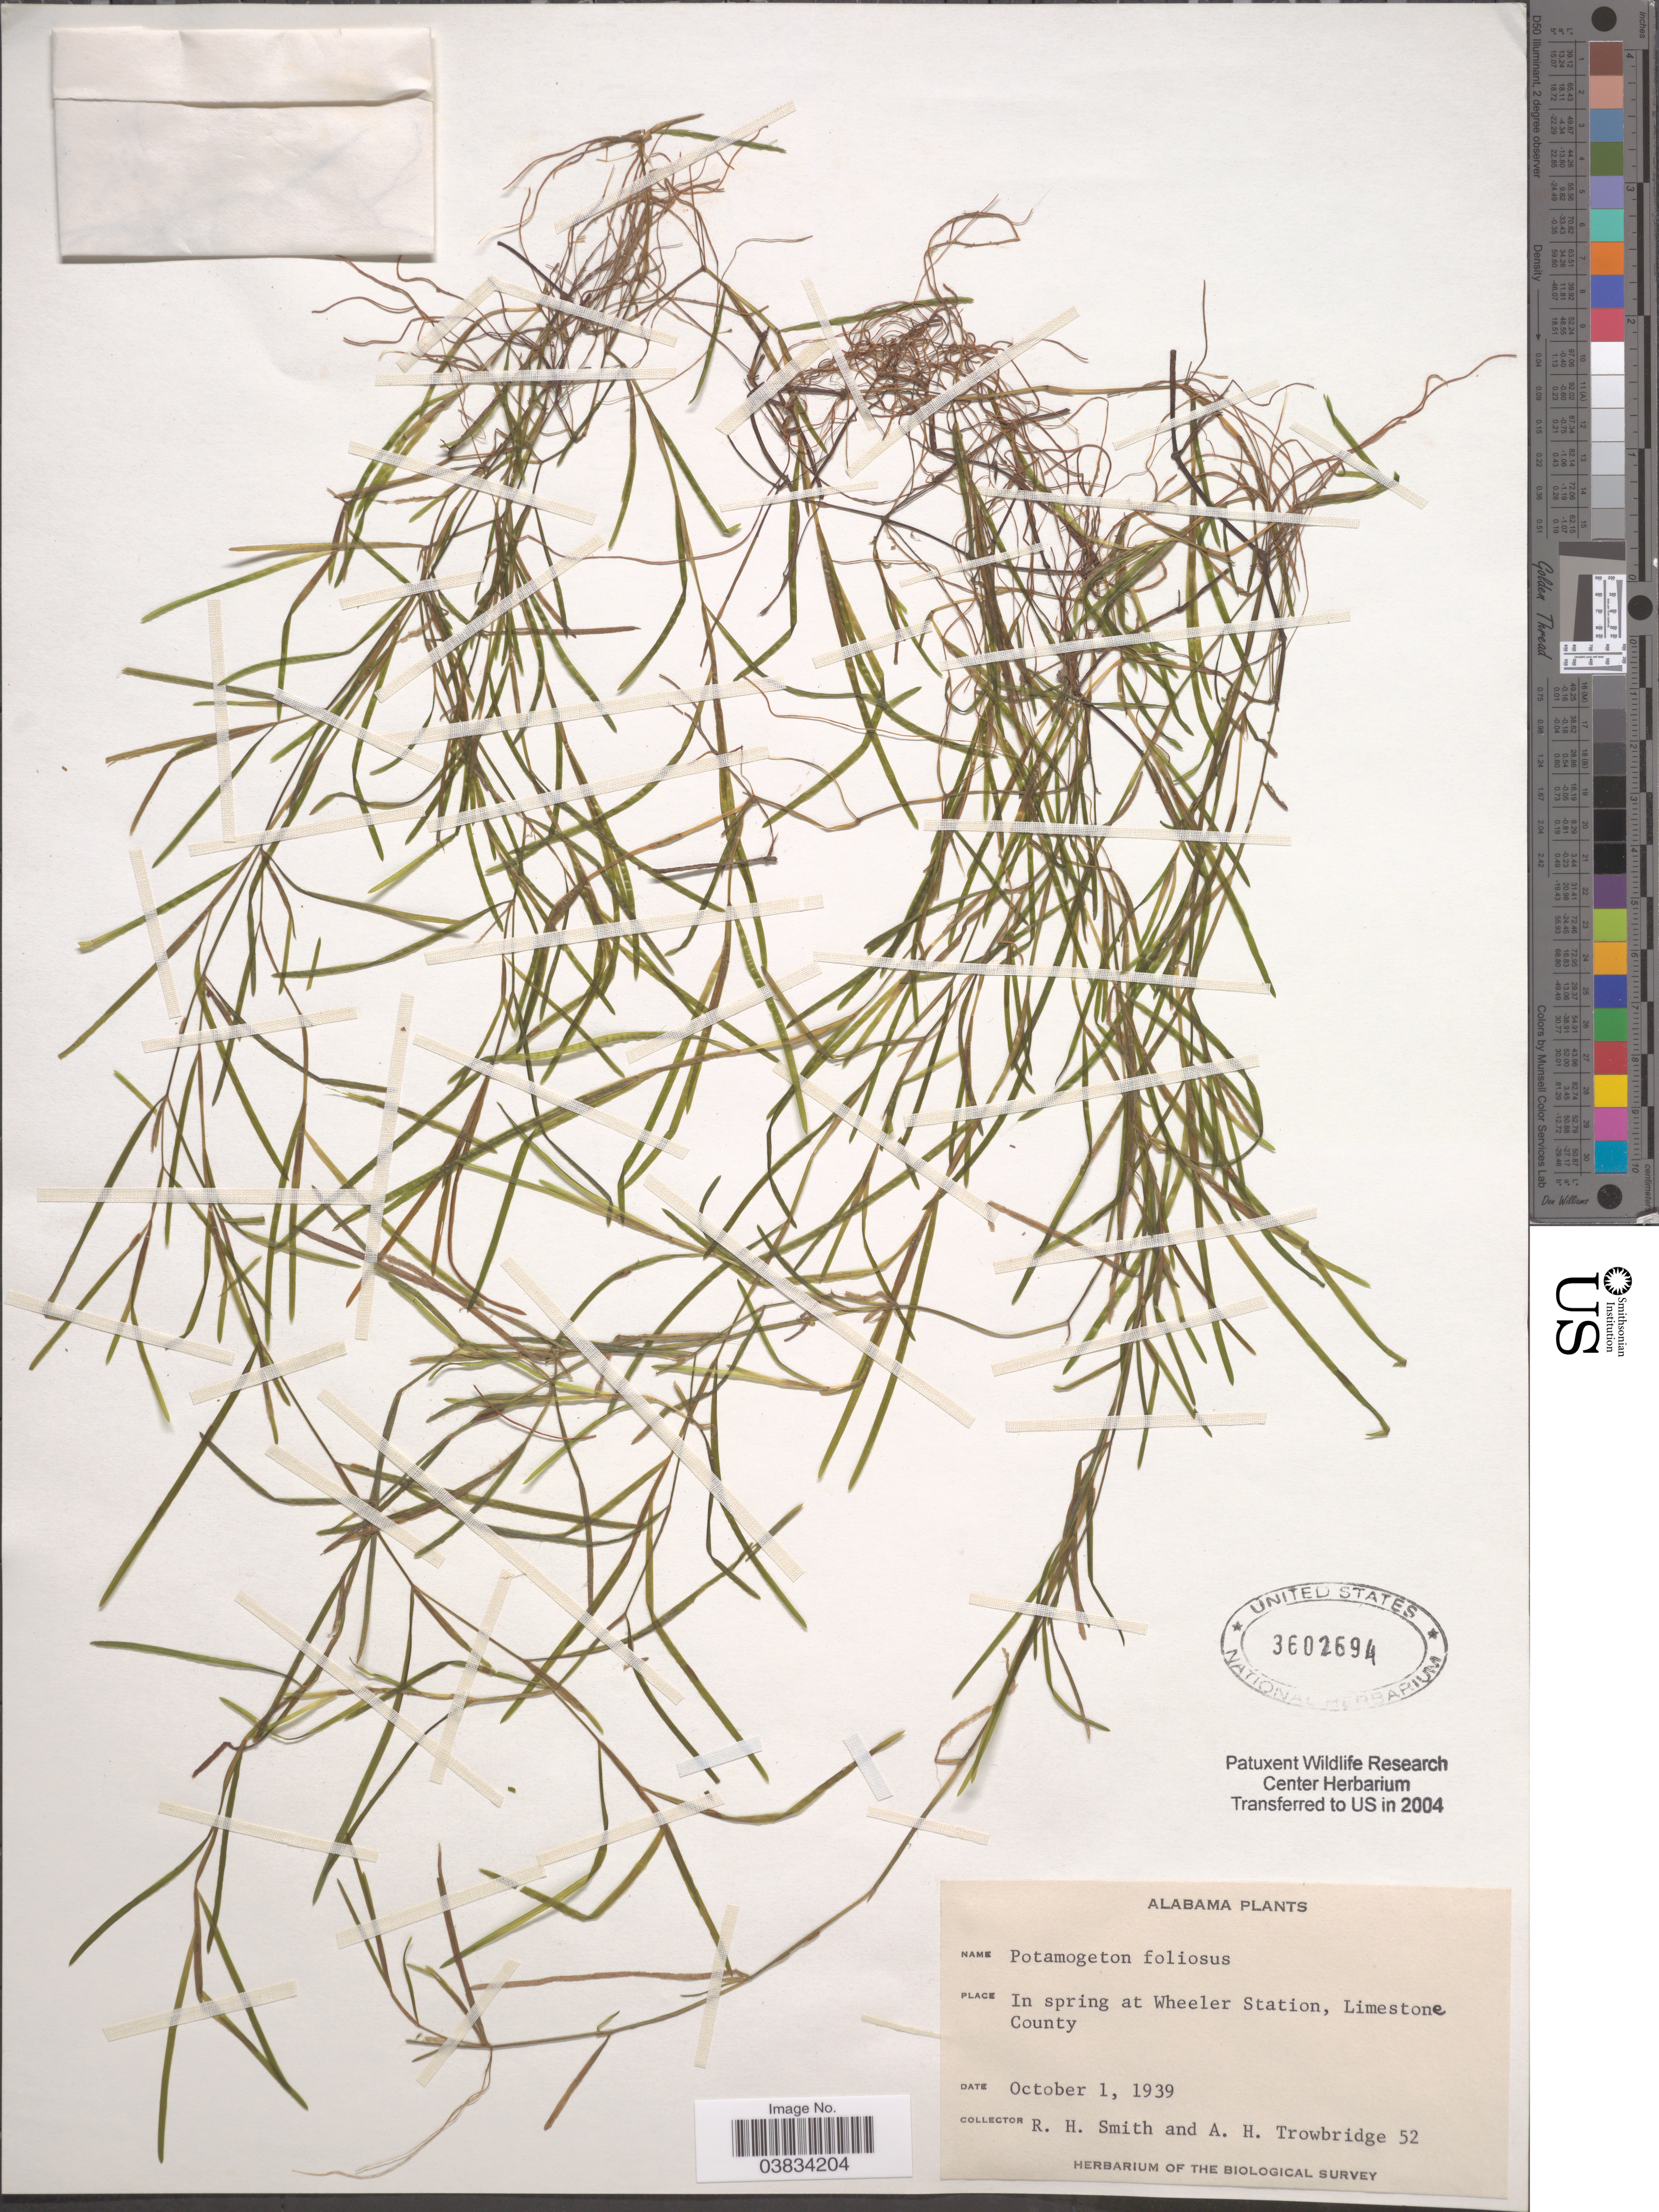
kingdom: Plantae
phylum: Tracheophyta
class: Liliopsida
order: Alismatales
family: Potamogetonaceae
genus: Potamogeton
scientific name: Potamogeton foliosus var. foliosus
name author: Raf.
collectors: R. H. Smith & A. H. Trowbridge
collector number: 52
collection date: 1939-10-01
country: United States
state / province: Alabama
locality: In spring at Wheeler Station, Limestone County.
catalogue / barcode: US 3602694